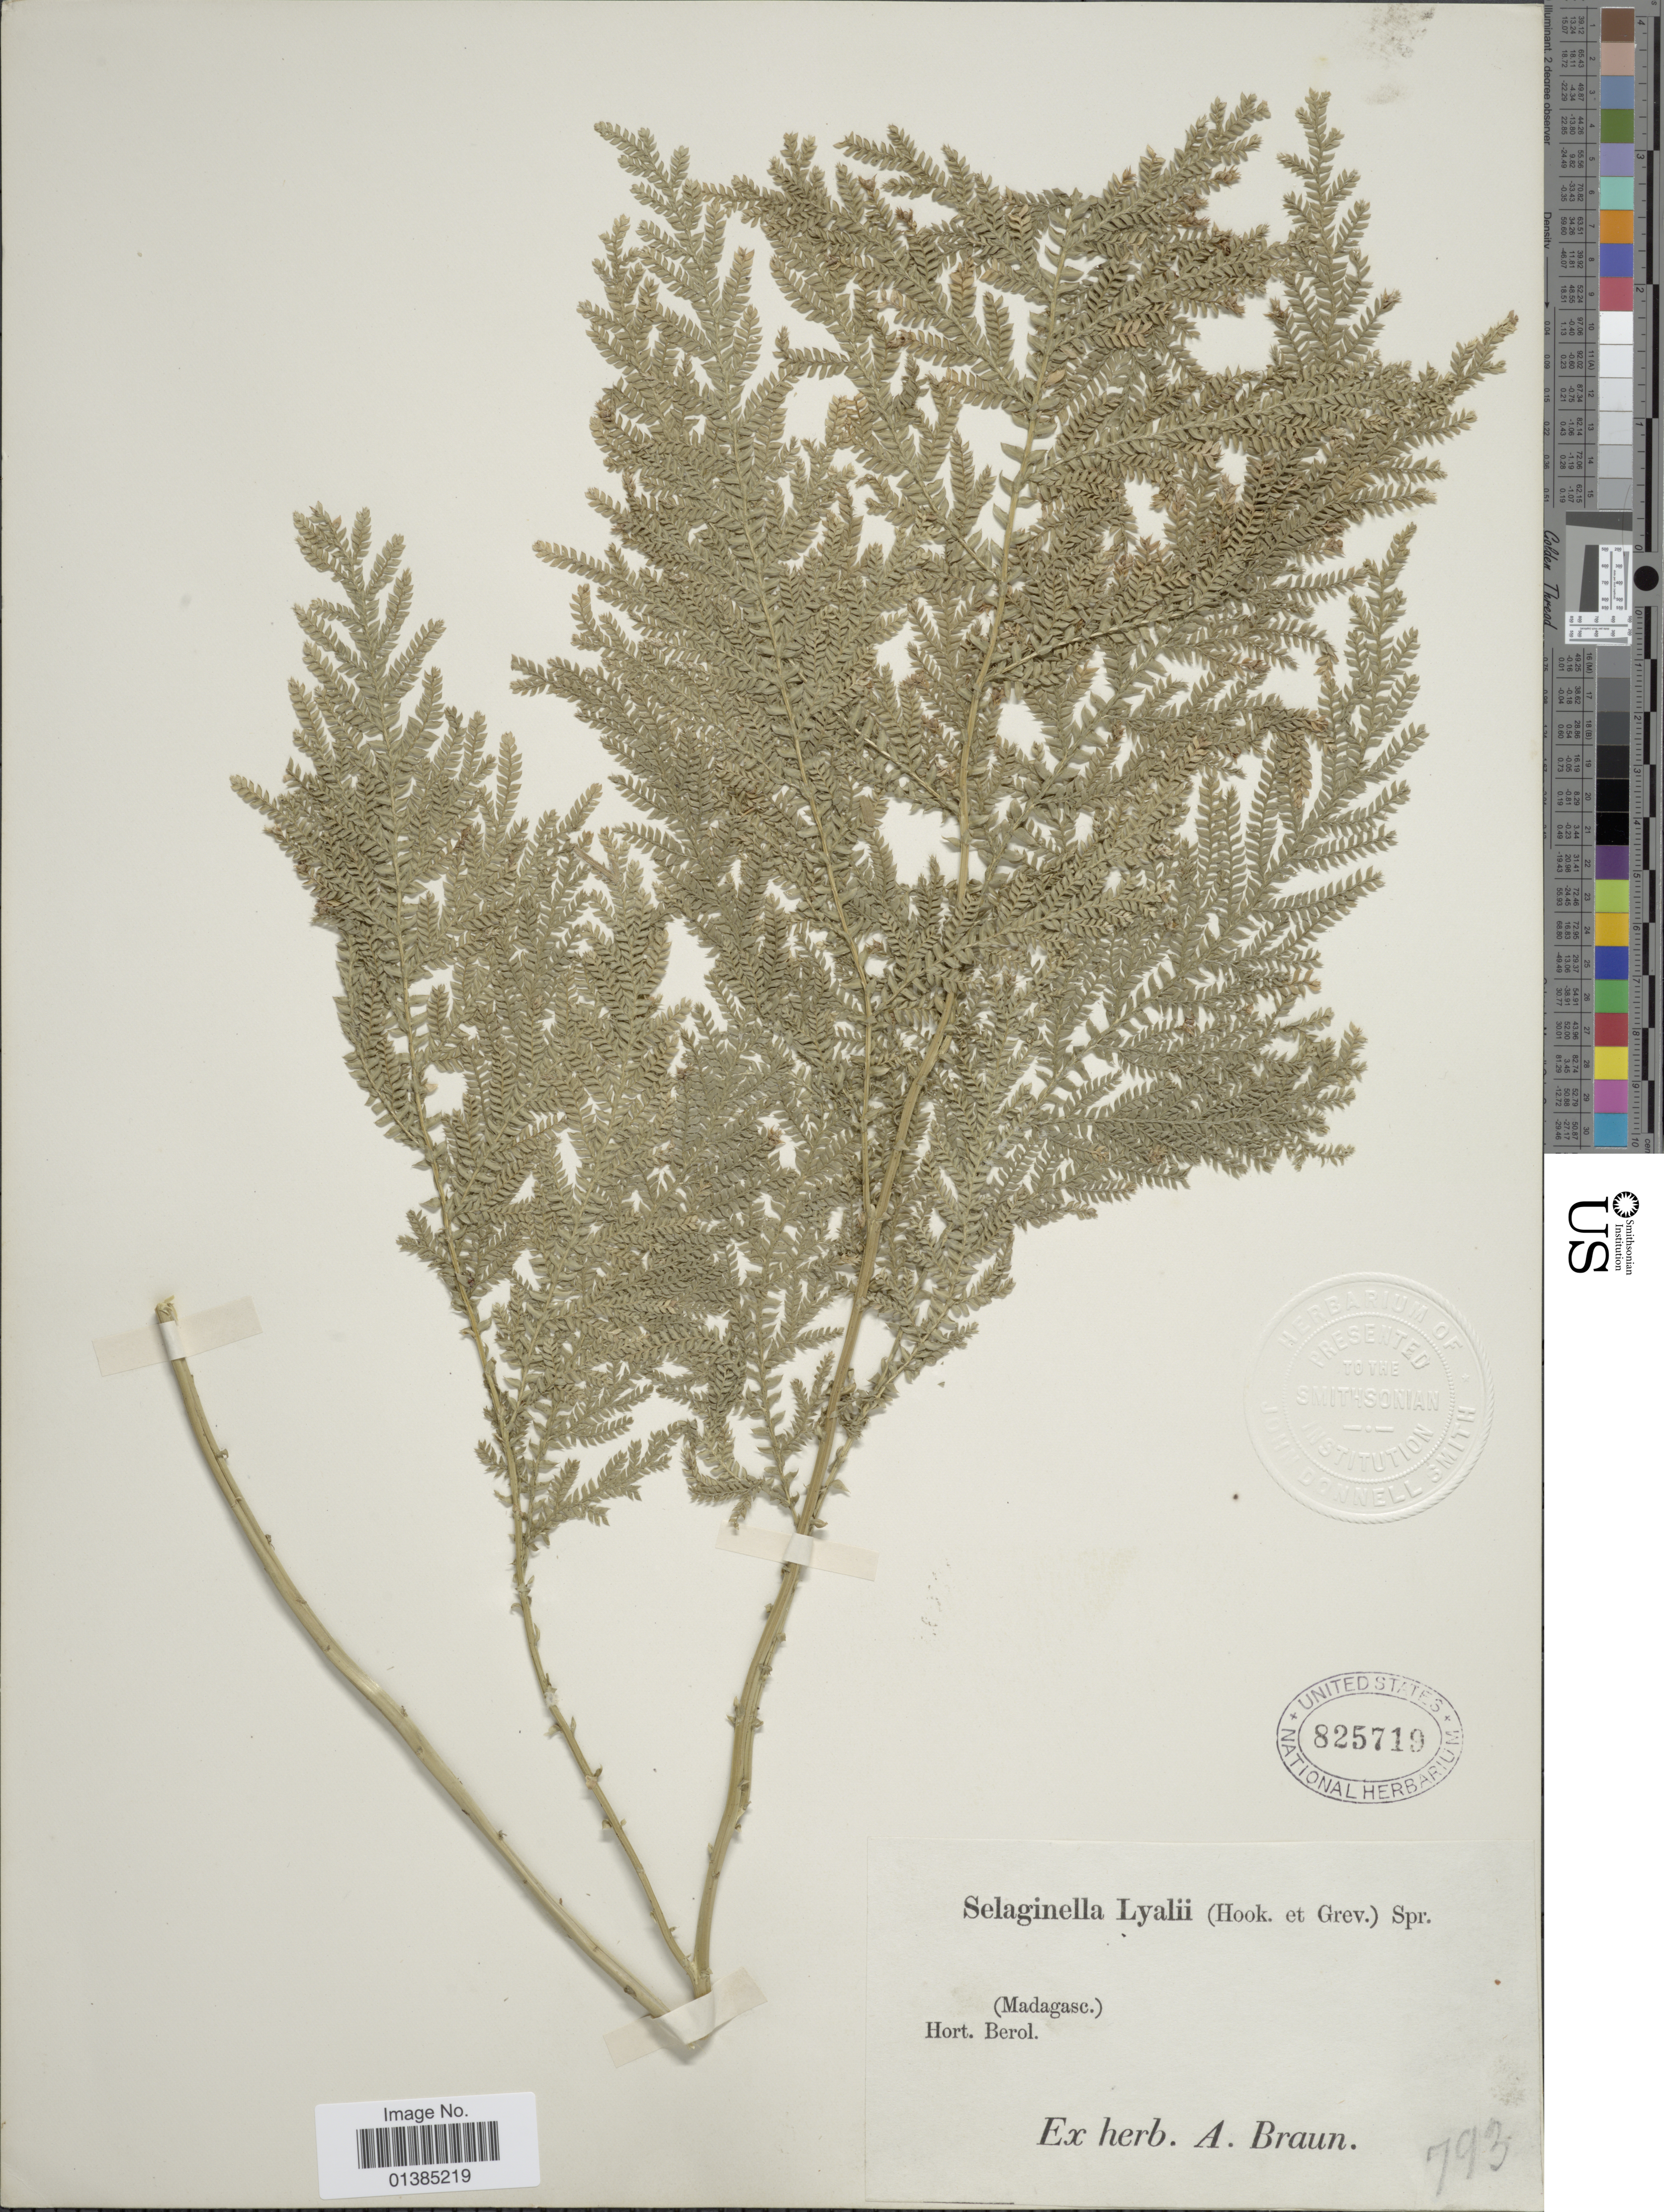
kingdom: Plantae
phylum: Tracheophyta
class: Lycopodiopsida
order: Selaginellales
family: Selaginellaceae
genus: Selaginella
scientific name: Selaginella lyallii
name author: (Hook. & Grev.) Spring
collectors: ex herb. A. Braun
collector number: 793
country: Madagascar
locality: Hort. Berol.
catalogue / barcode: US 825719